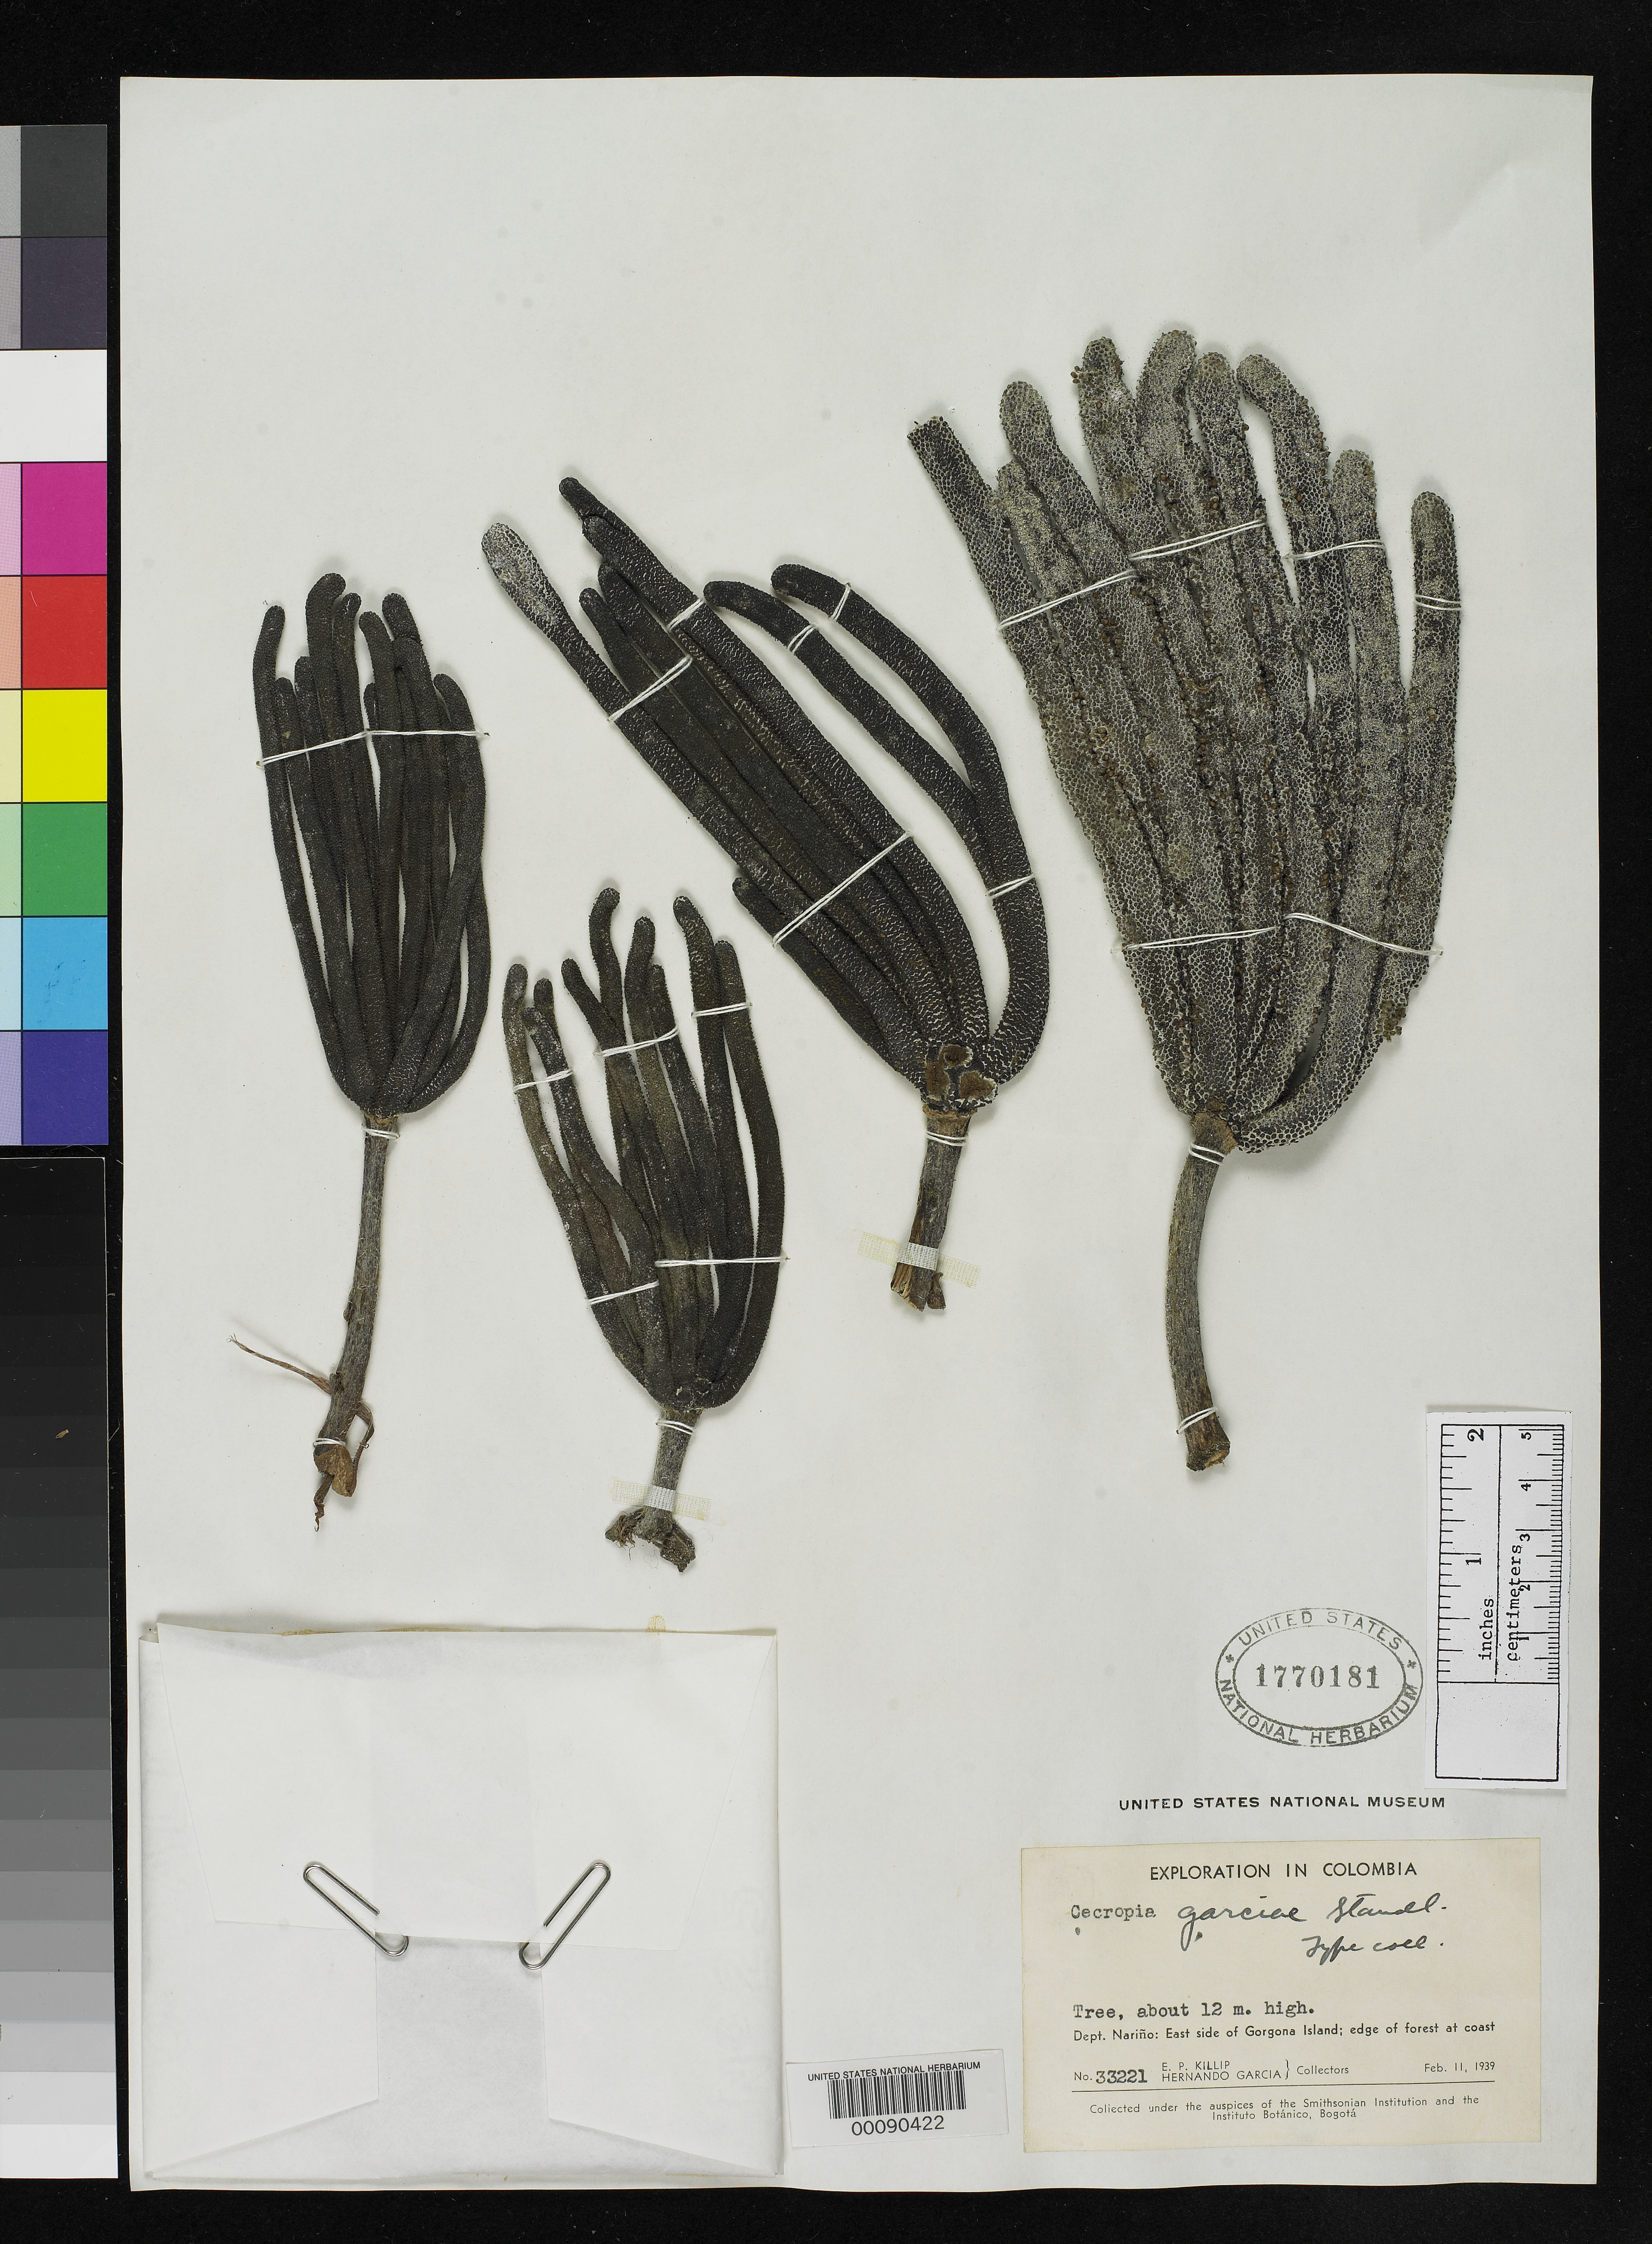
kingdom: Plantae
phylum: Tracheophyta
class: Magnoliopsida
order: Rosales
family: Urticaceae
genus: Cecropia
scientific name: Cecropia garciae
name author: Standl.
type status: Isotype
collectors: E. P. Killip & H. García Barriga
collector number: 33221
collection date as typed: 11 Feb 1939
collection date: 1939-02-11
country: Colombia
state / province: Nariño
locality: E side of Gorgona Island, edge of forest coast.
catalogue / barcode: US 1770181